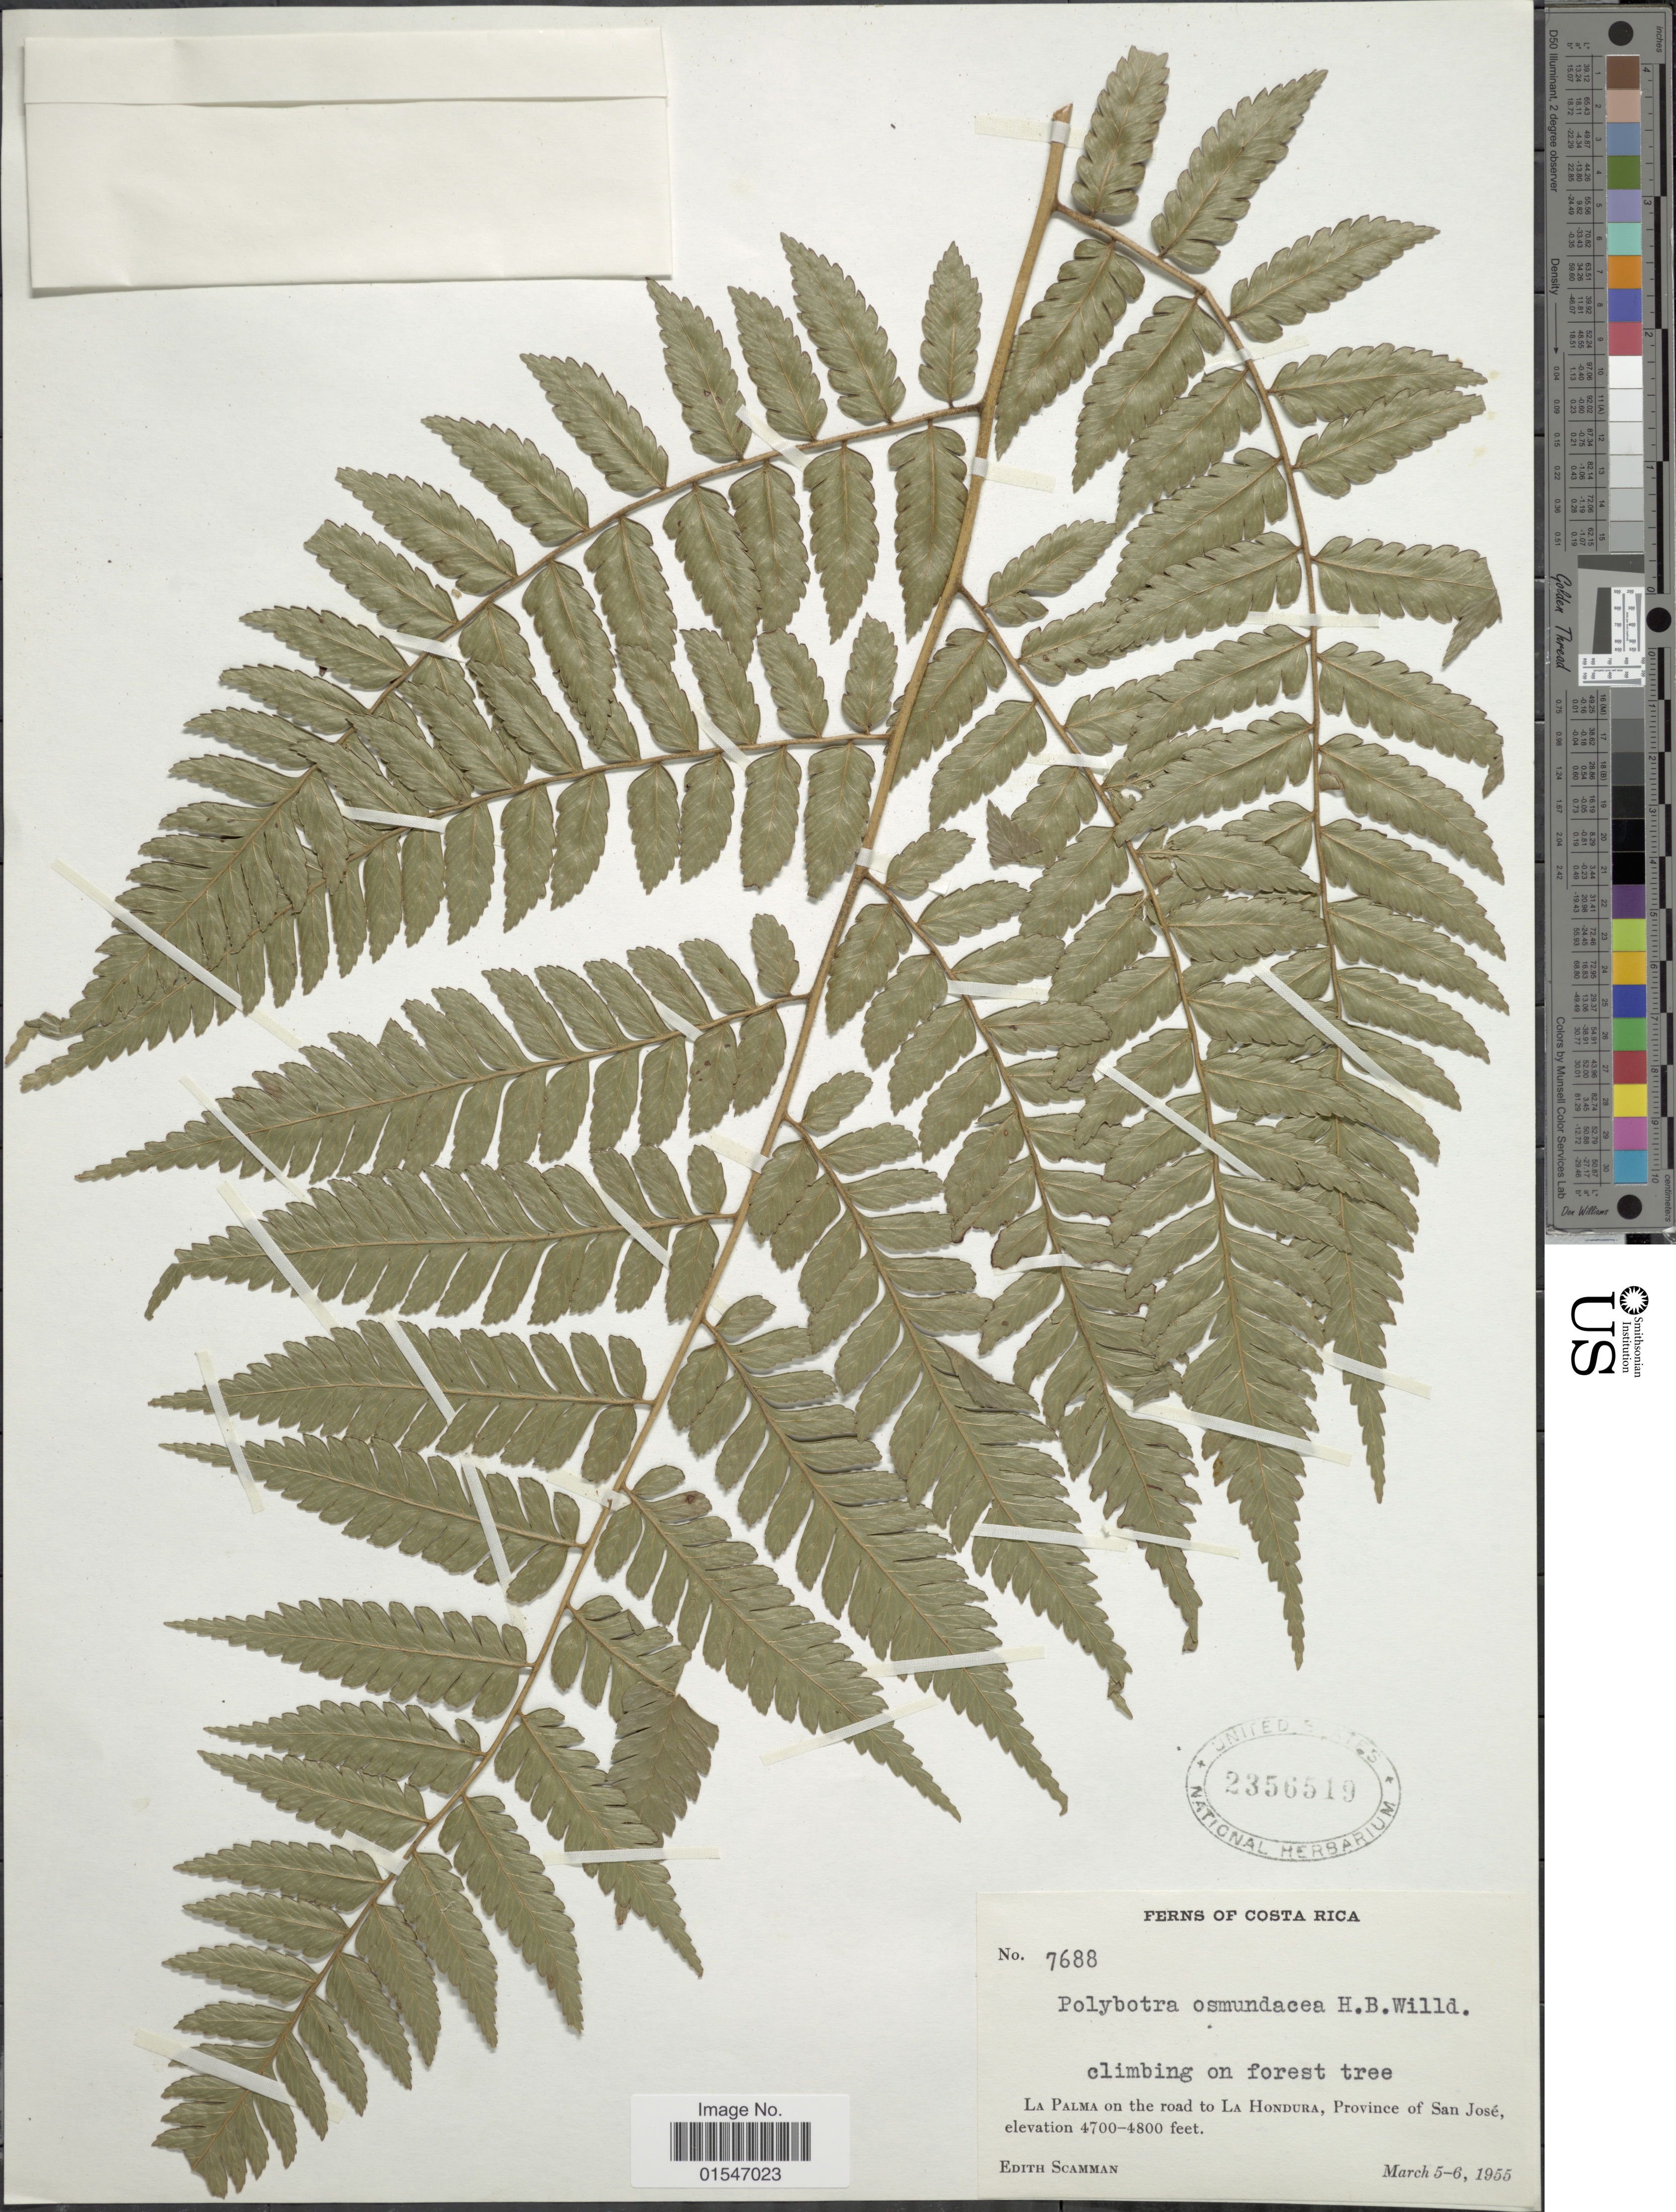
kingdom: Plantae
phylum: Tracheophyta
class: Polypodiopsida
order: Polypodiales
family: Dryopteridaceae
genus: Polybotrya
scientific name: Polybotrya osmundacea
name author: Humb. & Bonpl. ex Willd.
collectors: E. Scamman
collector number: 7688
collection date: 1955-03-05/1955-03-06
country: Costa Rica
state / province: San José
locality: Costa Rica. La Palma on the road to La Hondura, Province of San Jose.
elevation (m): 1433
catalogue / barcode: US 2356519